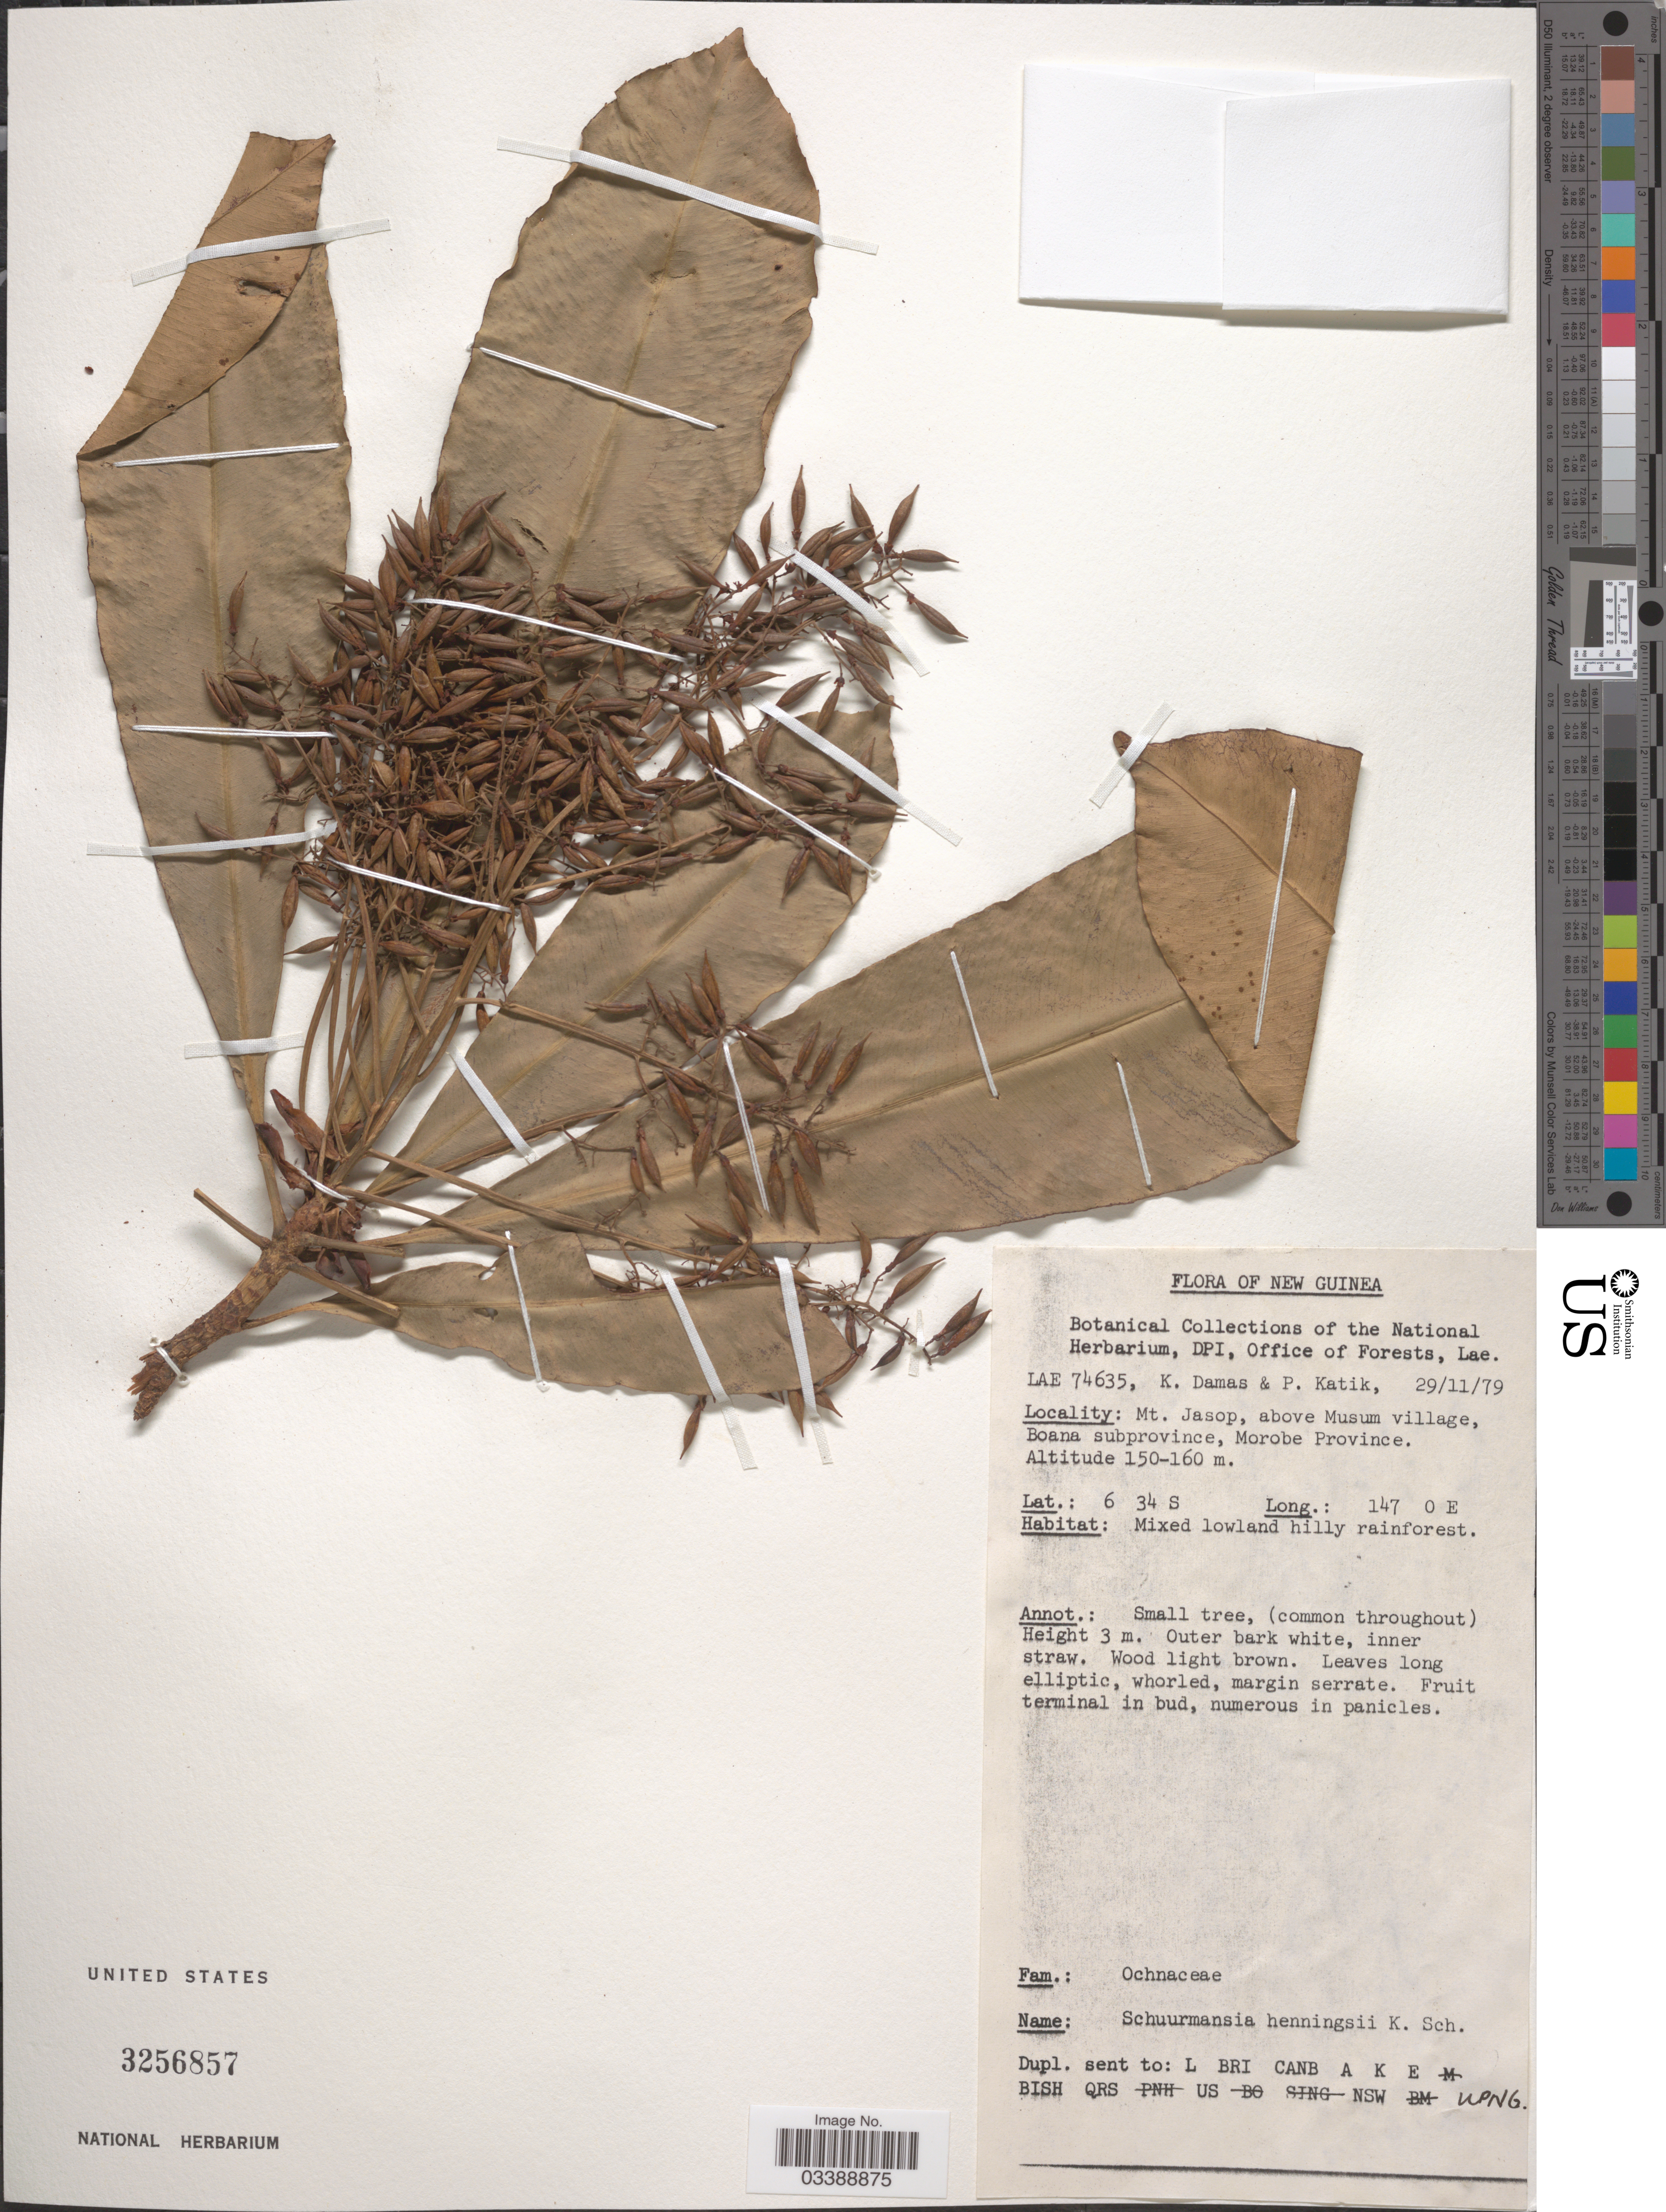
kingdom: Plantae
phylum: Tracheophyta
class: Magnoliopsida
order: Malpighiales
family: Ochnaceae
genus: Schuurmansia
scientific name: Schuurmansia henningsii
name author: K. Schum.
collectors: K. Damas & P. Katik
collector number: LAE74635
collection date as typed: Transcribed d/m/y: 29/11/79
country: Papua New Guinea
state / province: Morobe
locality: New Guinea. Mt. Jasop, above Musum village, Boana subprovince.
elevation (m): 150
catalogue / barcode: US 3256857